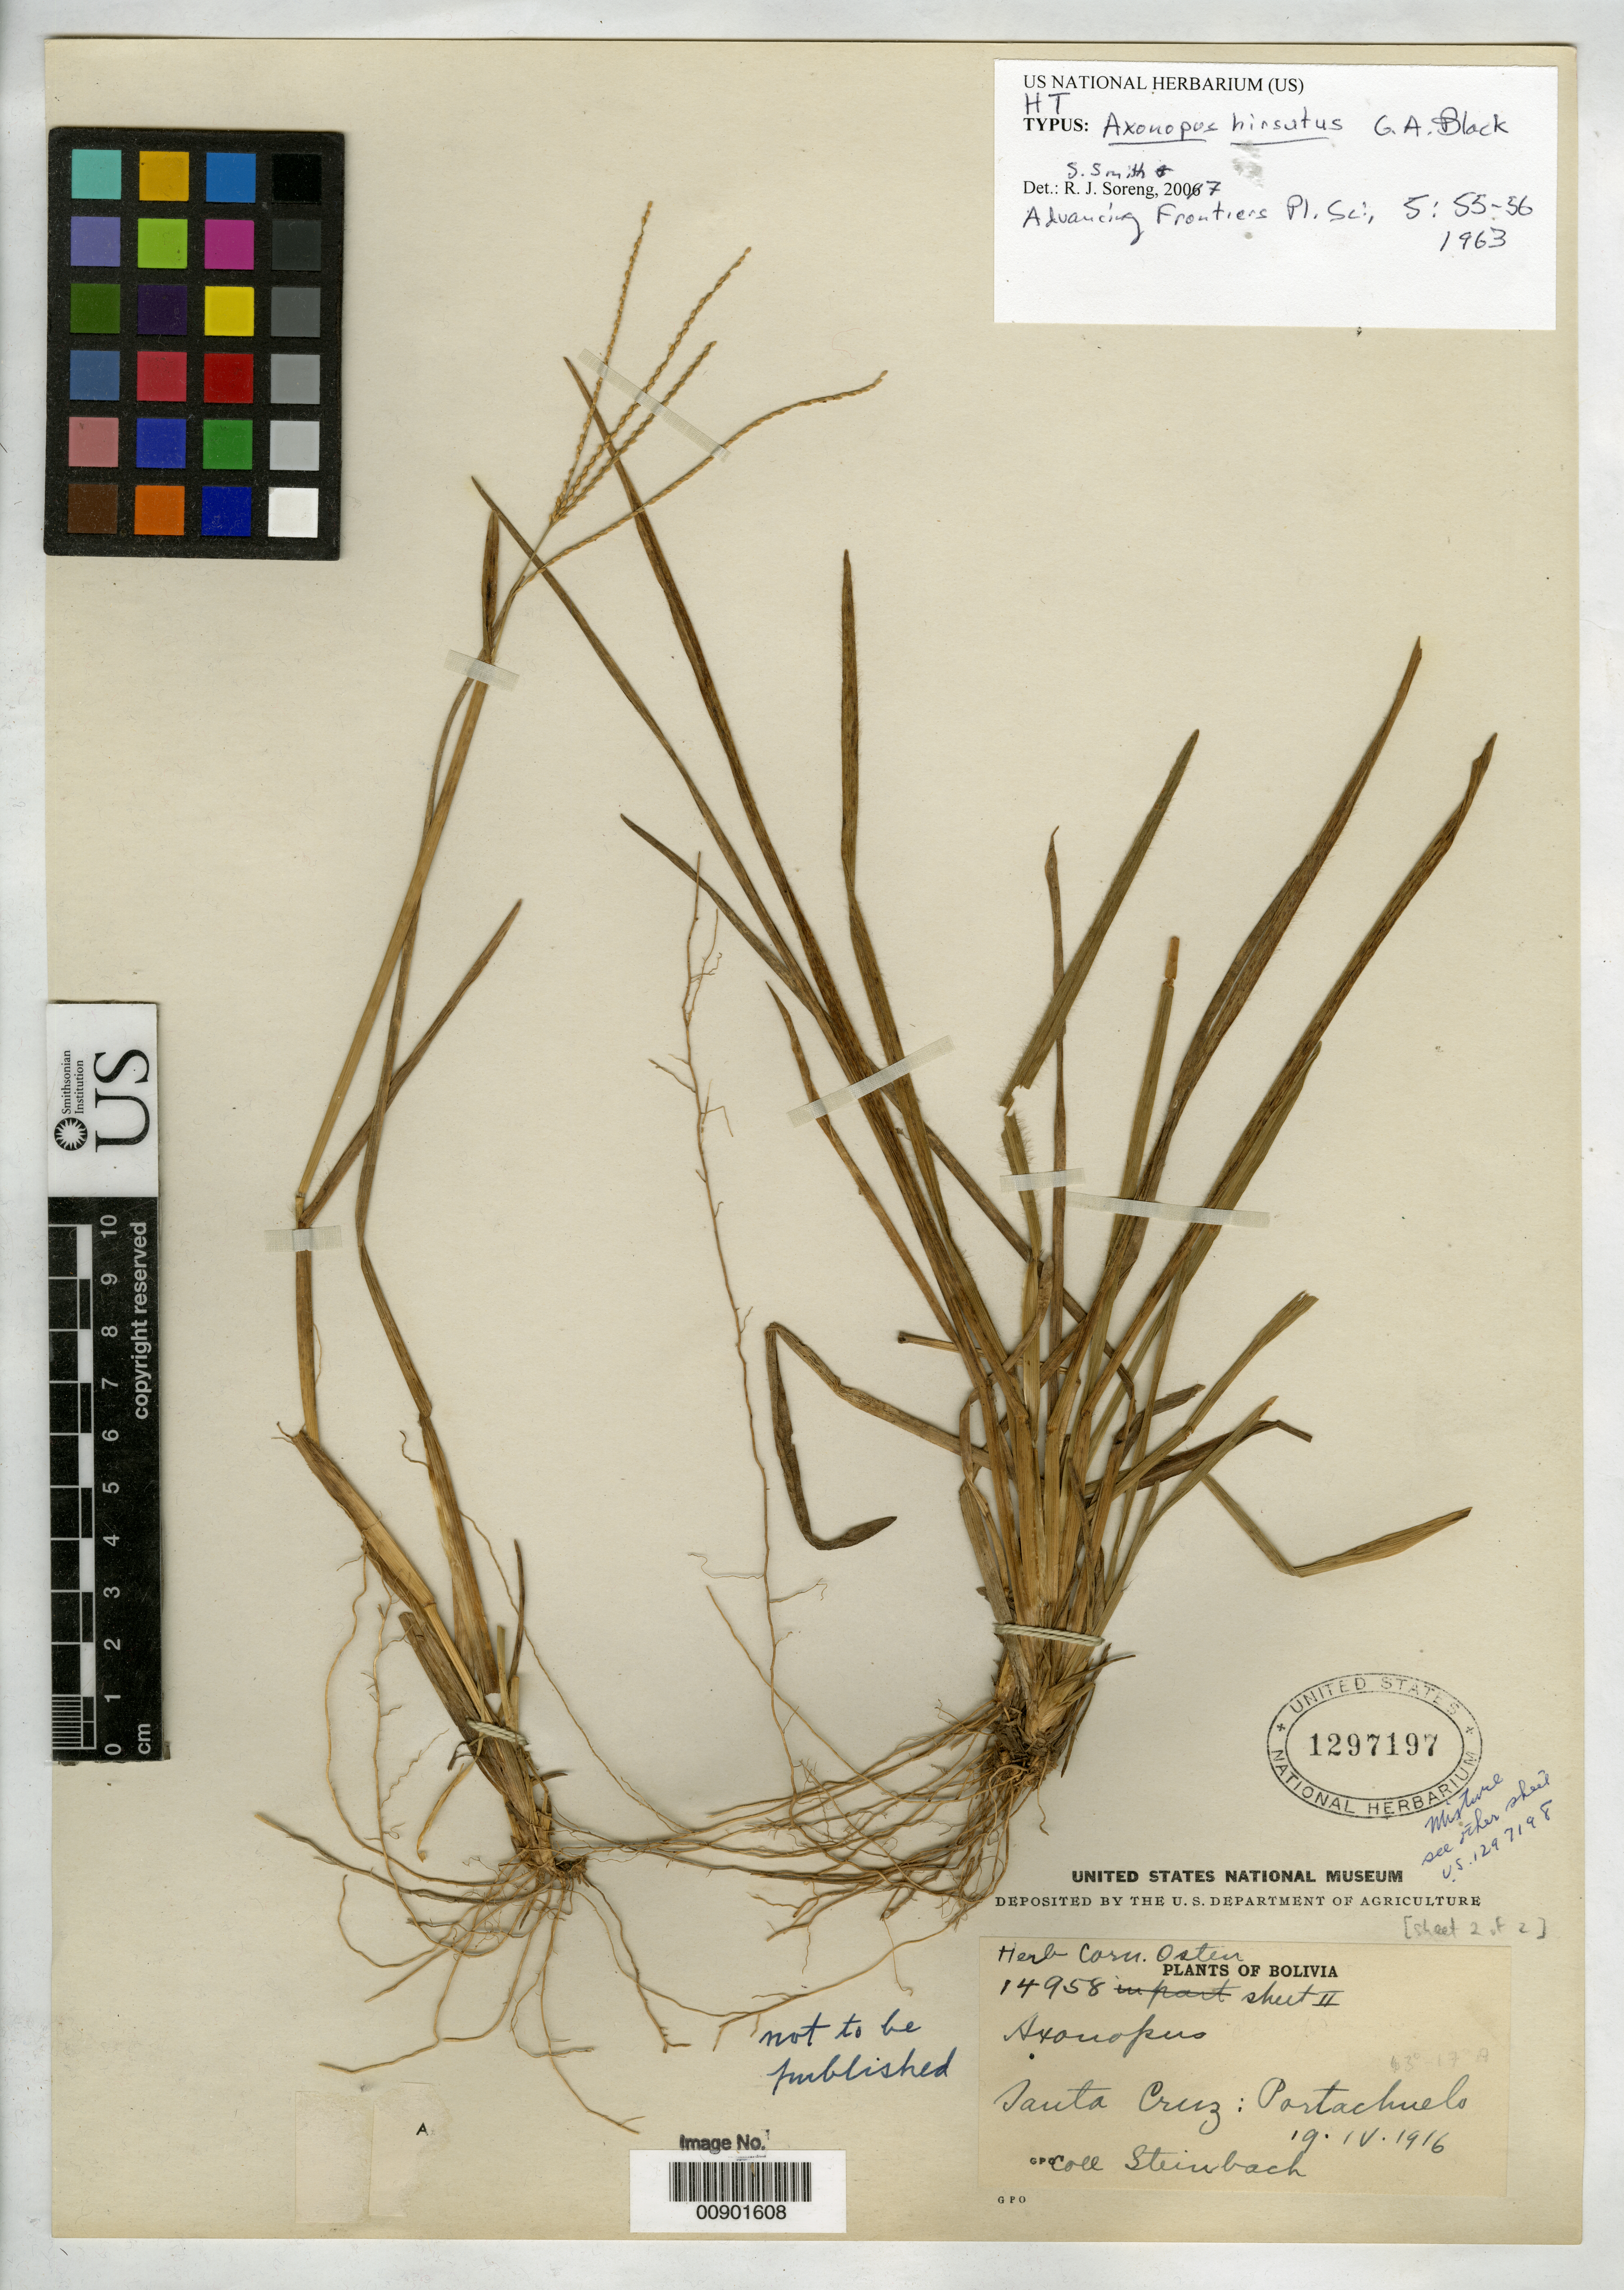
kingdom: Plantae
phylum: Tracheophyta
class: Liliopsida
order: Poales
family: Poaceae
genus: Axonopus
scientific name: Axonopus hirsutus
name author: G.A. Black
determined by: Smith, S. F.; Soreng, R. J.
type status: Holotype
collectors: J. Steinbach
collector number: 14958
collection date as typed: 19 Apr 1916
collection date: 1916-04-19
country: Bolivia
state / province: Santa Cruz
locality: Santa Cruz; Portachuelo.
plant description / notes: Protologue cites collection number as "14598", apparently an error for 14958. Protologue cites holotype (and no isotype) at US; 2 sheets found at US, neither annotated by author as holotype. Holotype and isotype, or holotype mounted on 2 sheets?; Marked "sheet II" and with other US sheet (1297198) appears to be a single specimen mounted on 2 sheets, but this sheet annotated as "holotype" and other sheet annotated as "isotype" by Smith & Soreng.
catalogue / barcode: US 1297197